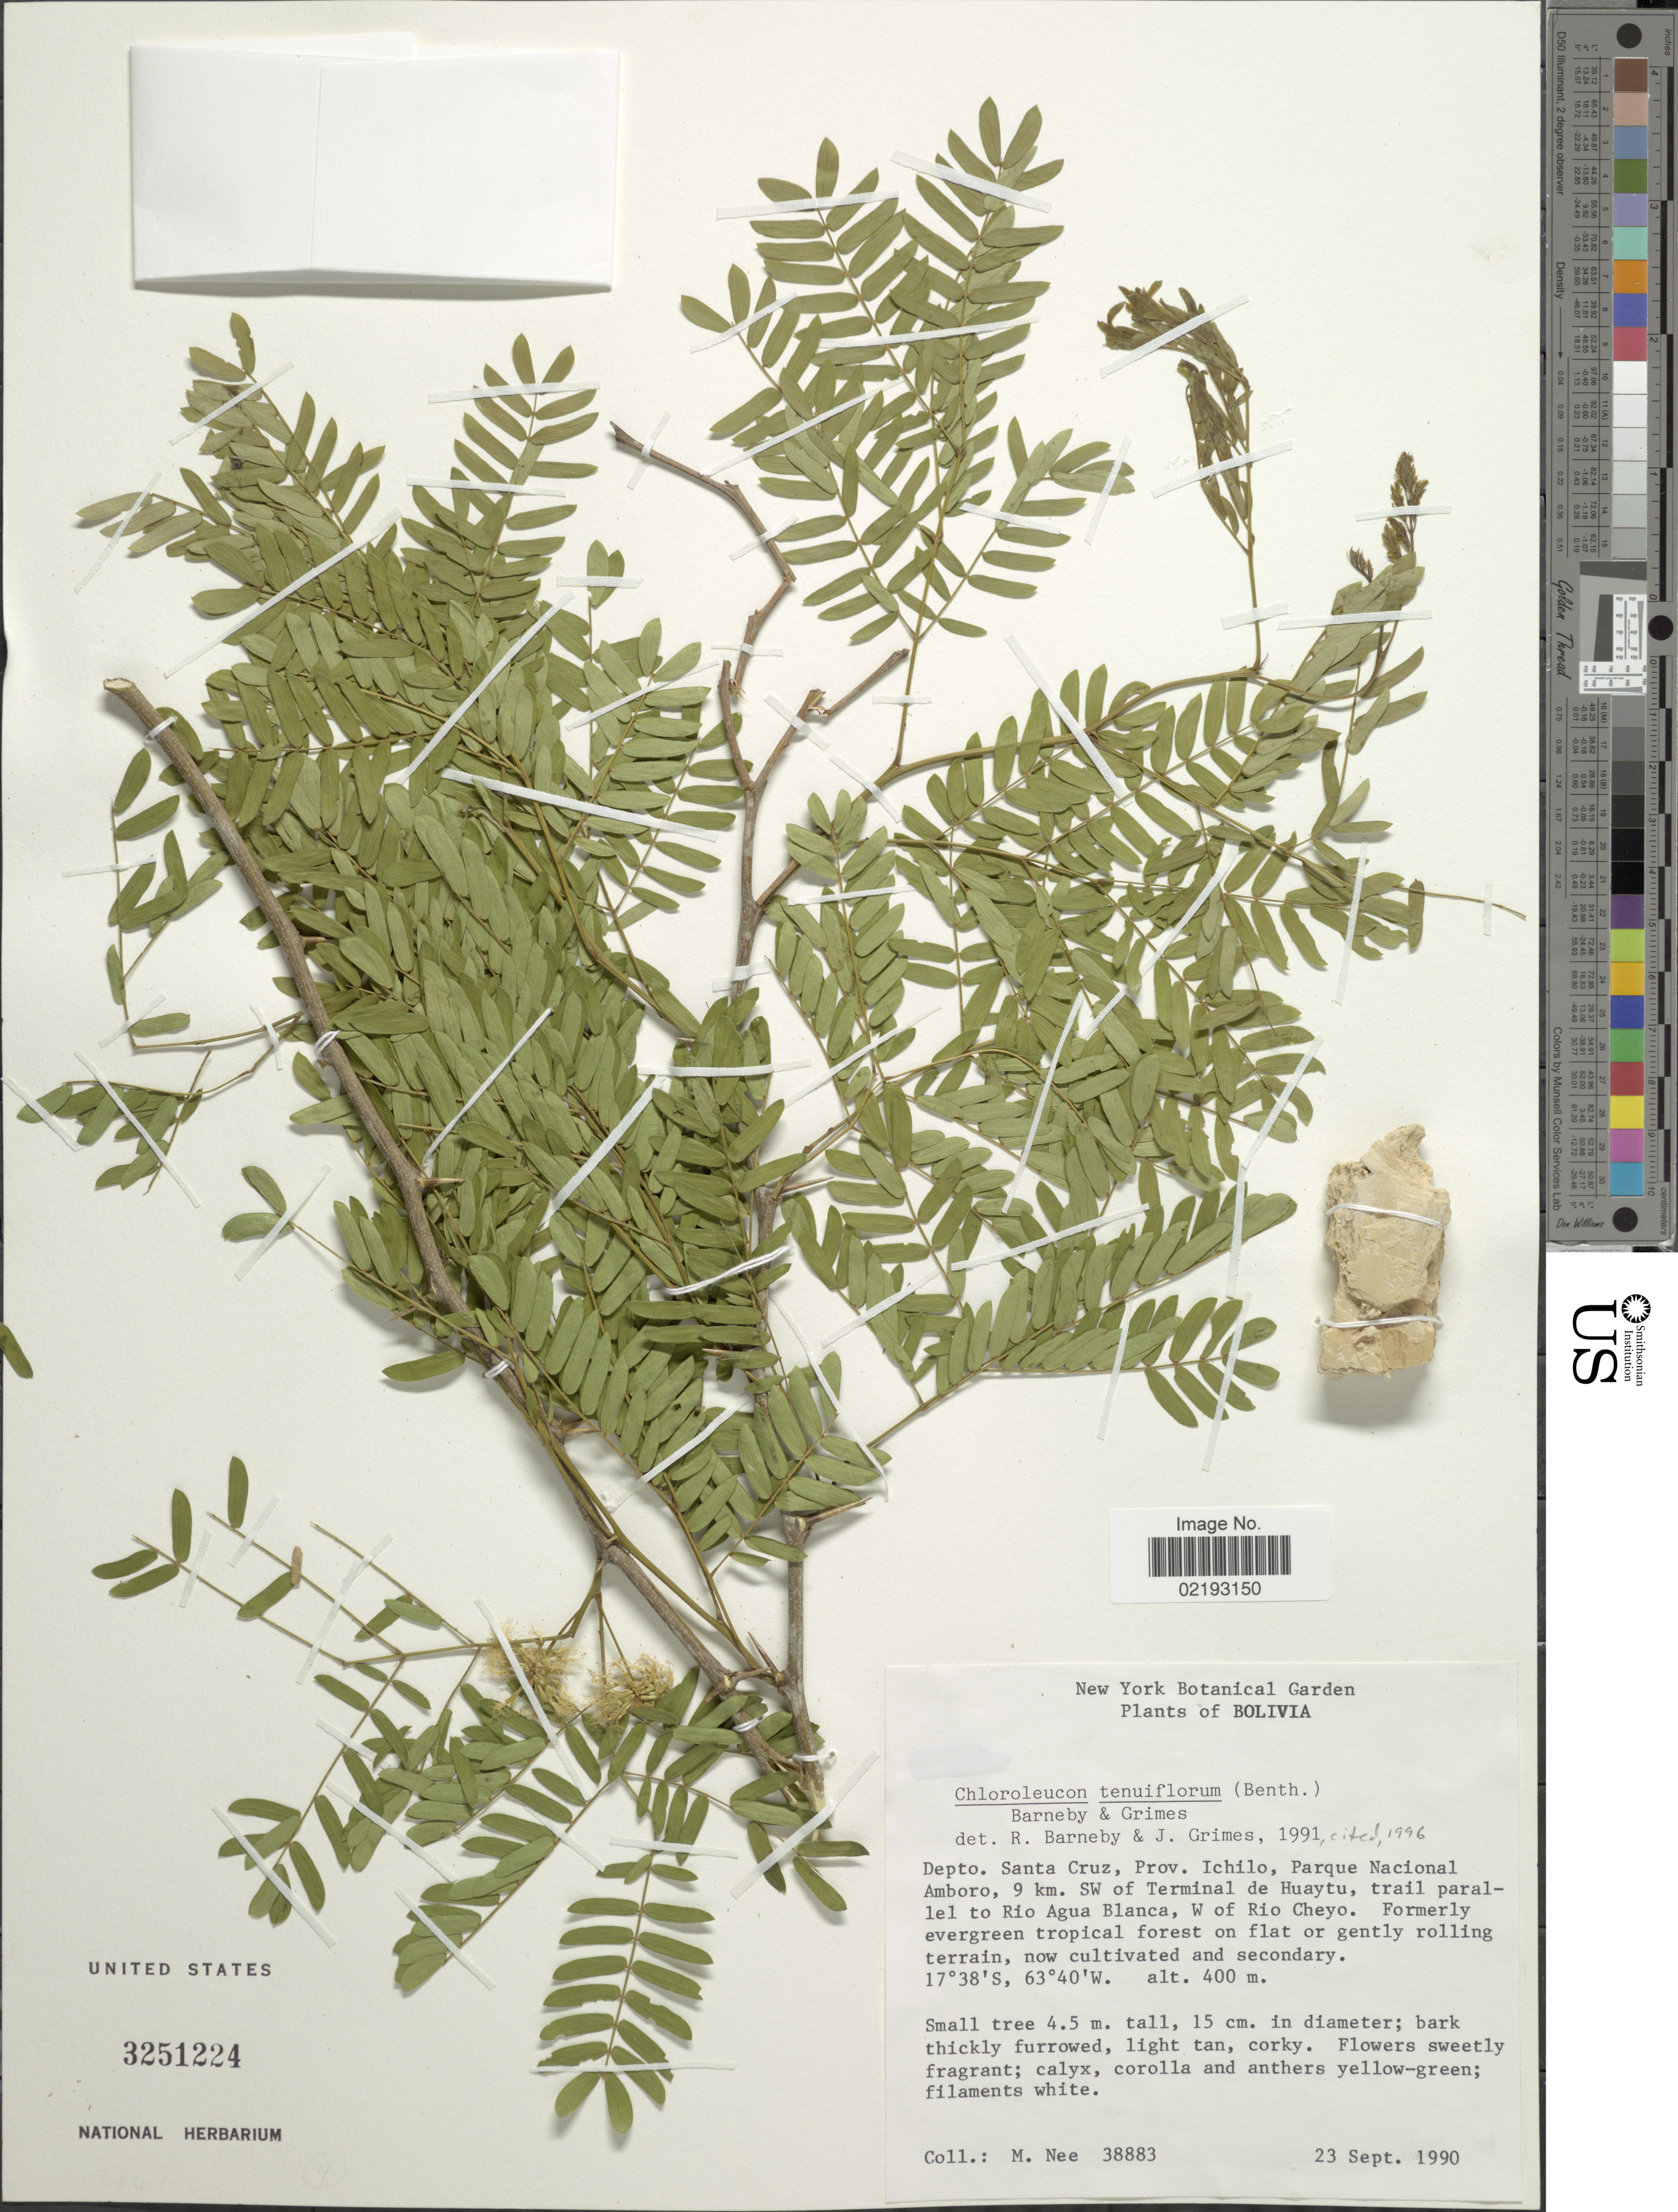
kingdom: Plantae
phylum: Tracheophyta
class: Magnoliopsida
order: Fabales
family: Fabaceae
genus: Chloroleucon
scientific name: Chloroleucon tenuiflorum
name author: (Benth.) Barneby & J.W. Grimes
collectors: M. Nee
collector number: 38883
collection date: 1990-09-23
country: Bolivia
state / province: Santa Cruz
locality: Prov. Ichilo, Parque Nacional Amboro, 9 km SW of Terminal de Huaytu, trail paralel to Rio Agua Blanca, W of Rio Cheyo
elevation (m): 400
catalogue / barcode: US 3251224